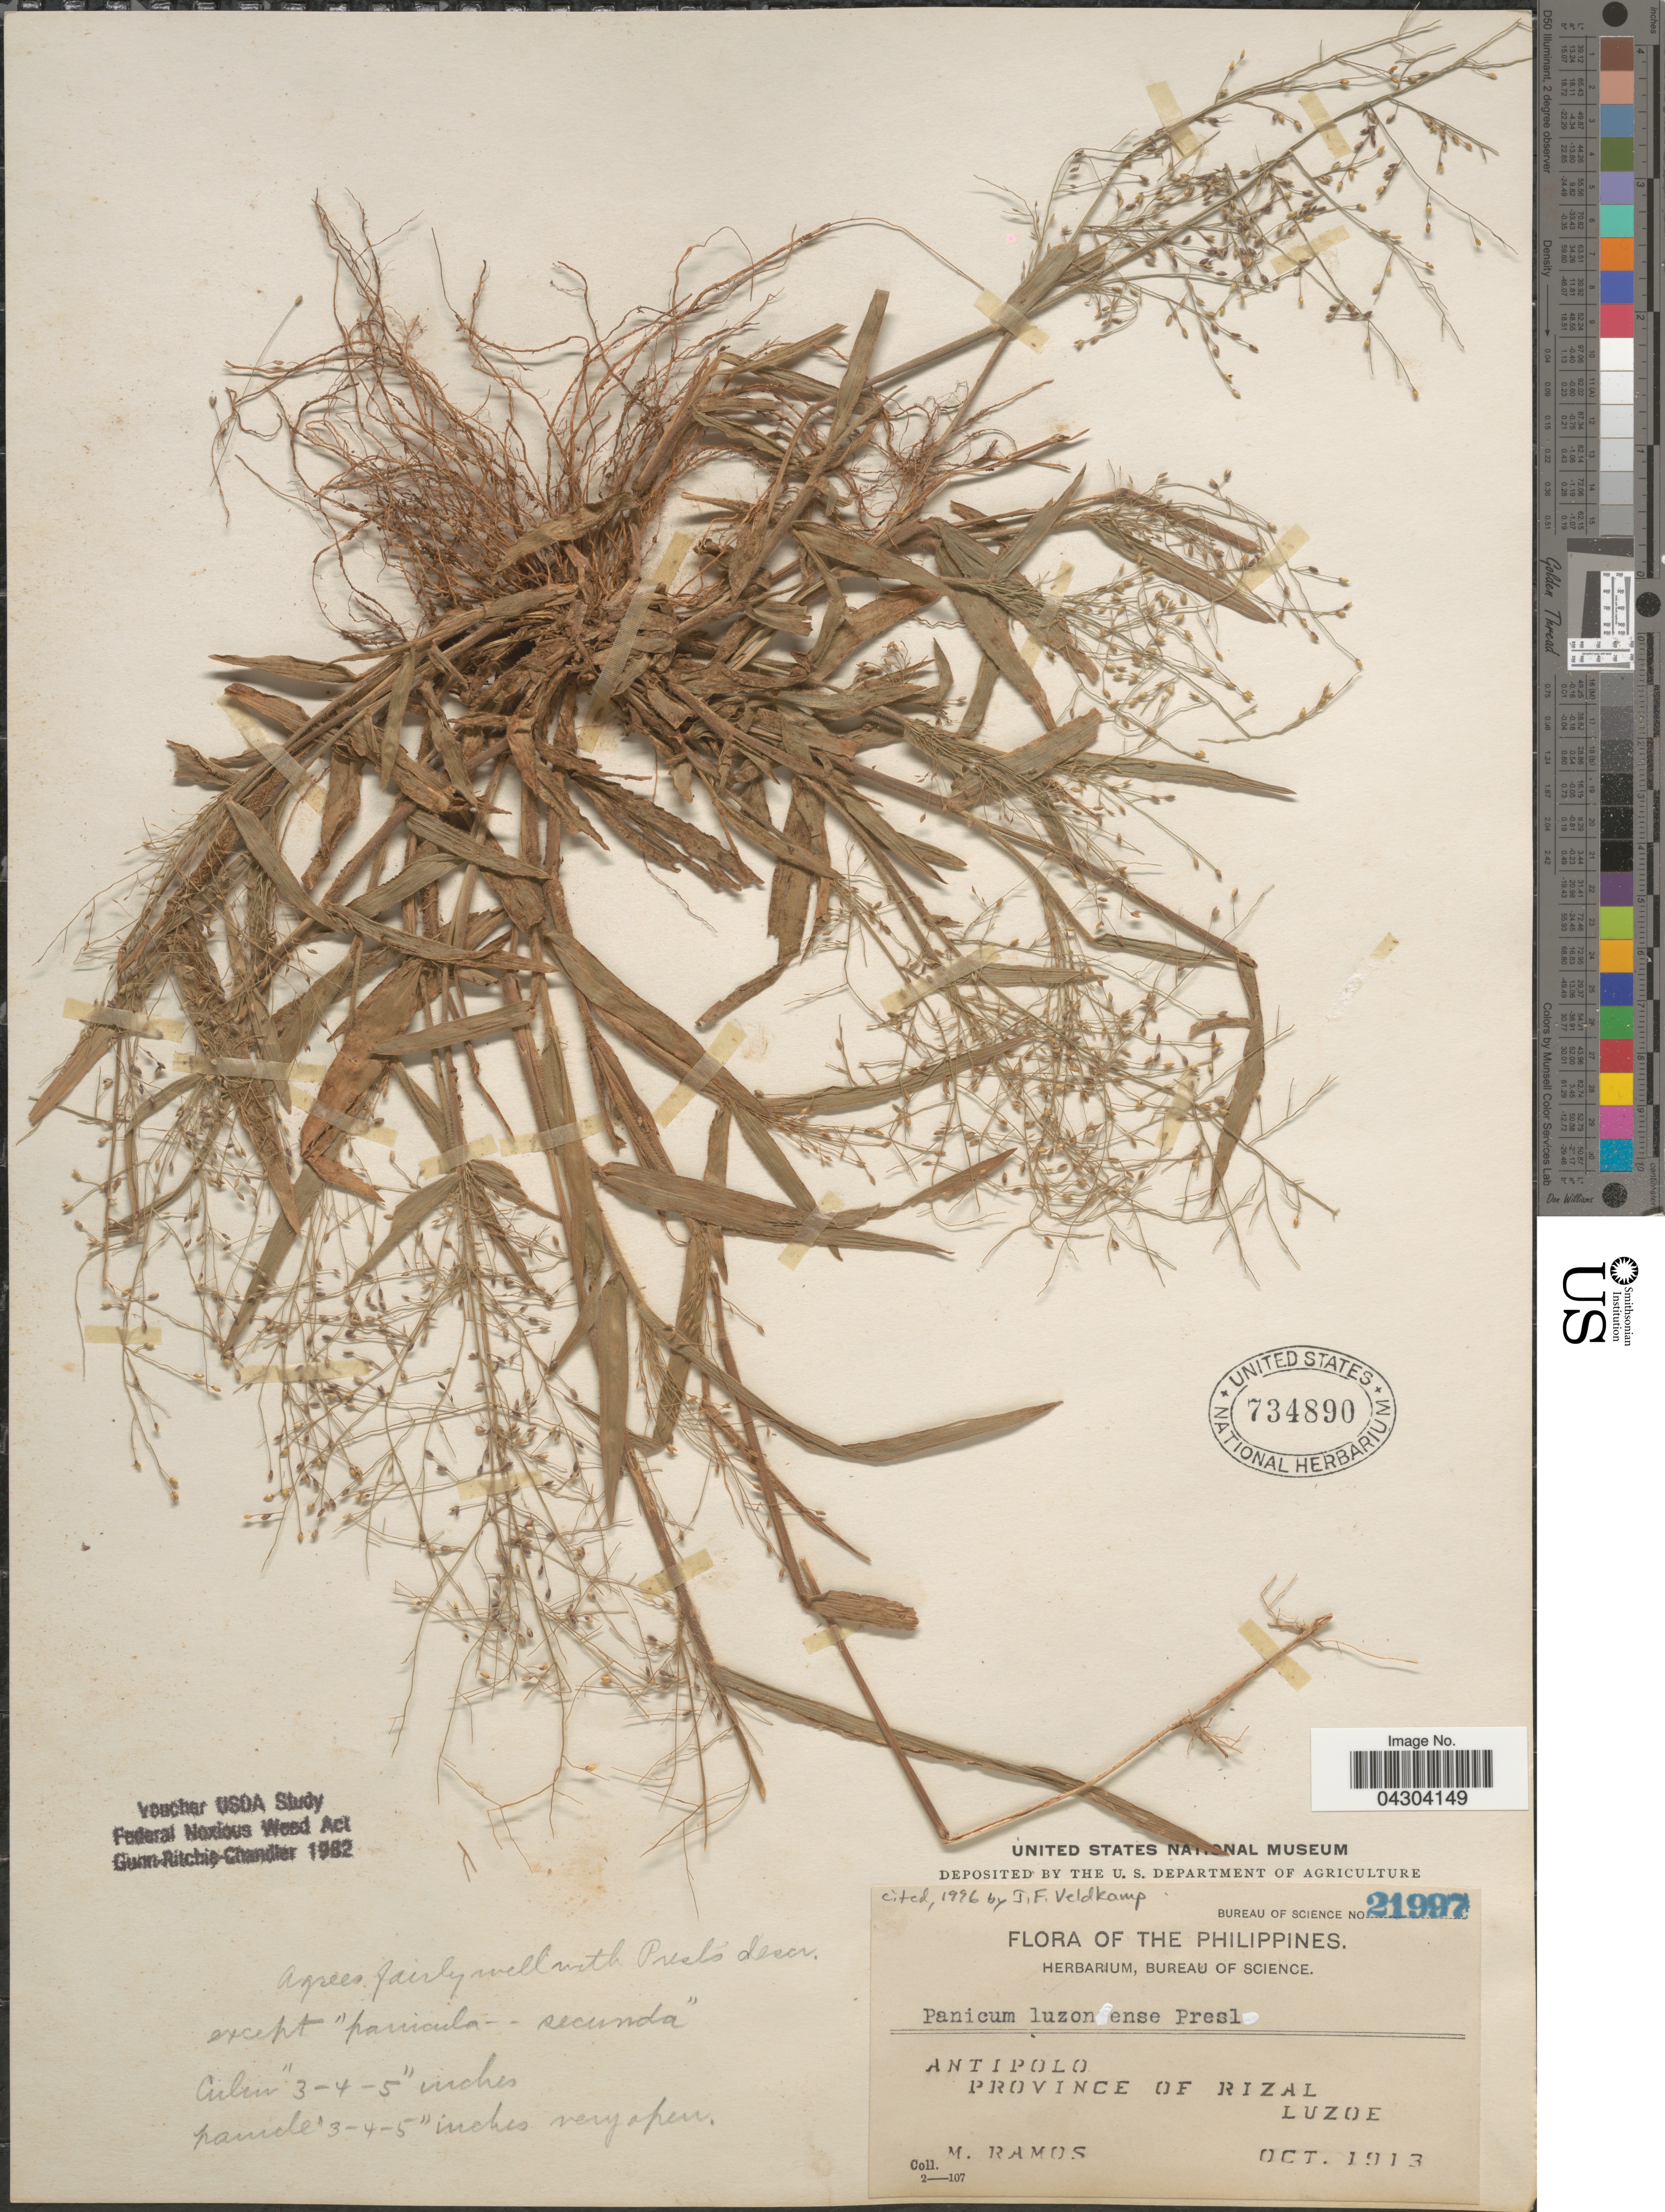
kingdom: Plantae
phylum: Tracheophyta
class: Liliopsida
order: Poales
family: Poaceae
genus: Panicum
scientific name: Panicum luzonense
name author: J. Presl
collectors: M. Ramos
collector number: Bureau of Science 21997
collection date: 1913-10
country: Philippines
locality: Antipolo. Province of Rizal. Luzoe.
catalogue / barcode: US 734890